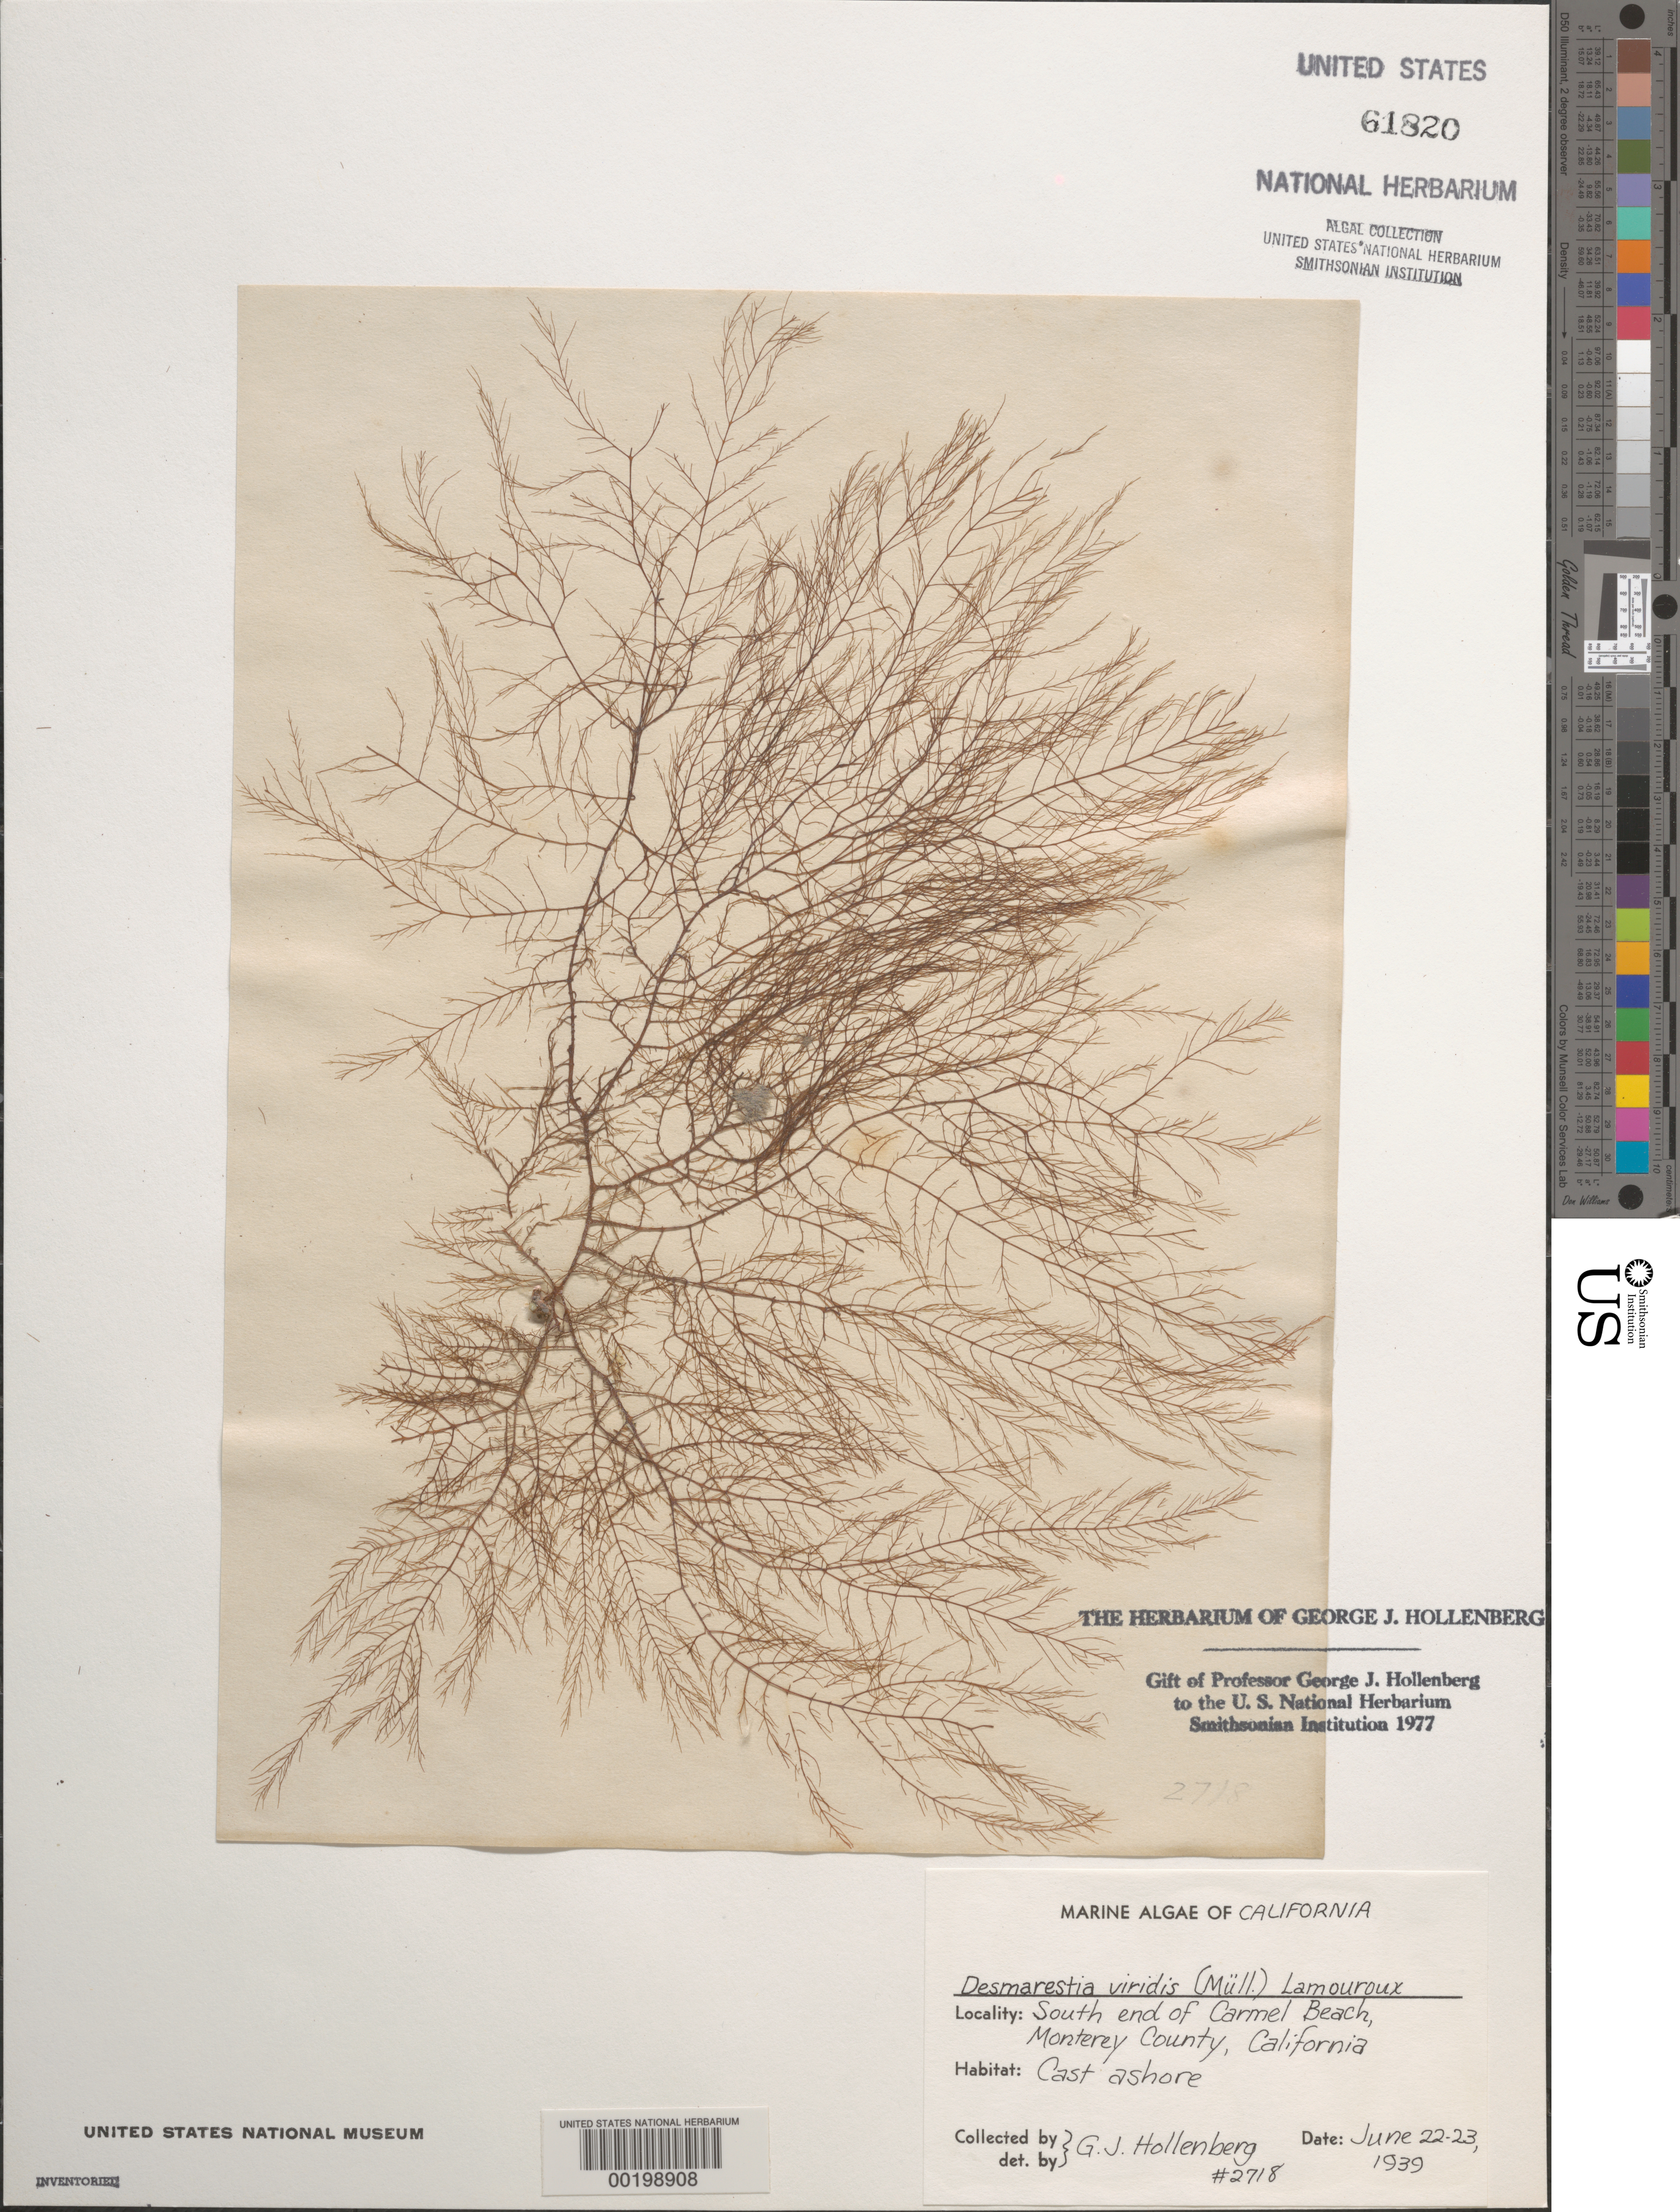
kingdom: Chromista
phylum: Ochrophyta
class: Phaeophyceae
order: Desmarestiales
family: Desmarestiaceae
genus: Desmarestia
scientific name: Desmarestia viridis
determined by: Hollenberg, George J.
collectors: G. Hollenberg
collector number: GJH 2718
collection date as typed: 22 Jun 1939 TO 23 Jun 1939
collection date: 1939-06-22/1939-06-23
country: United States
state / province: California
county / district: Monterey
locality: Carmel Beach, Monterey Peninsula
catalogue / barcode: US 61820